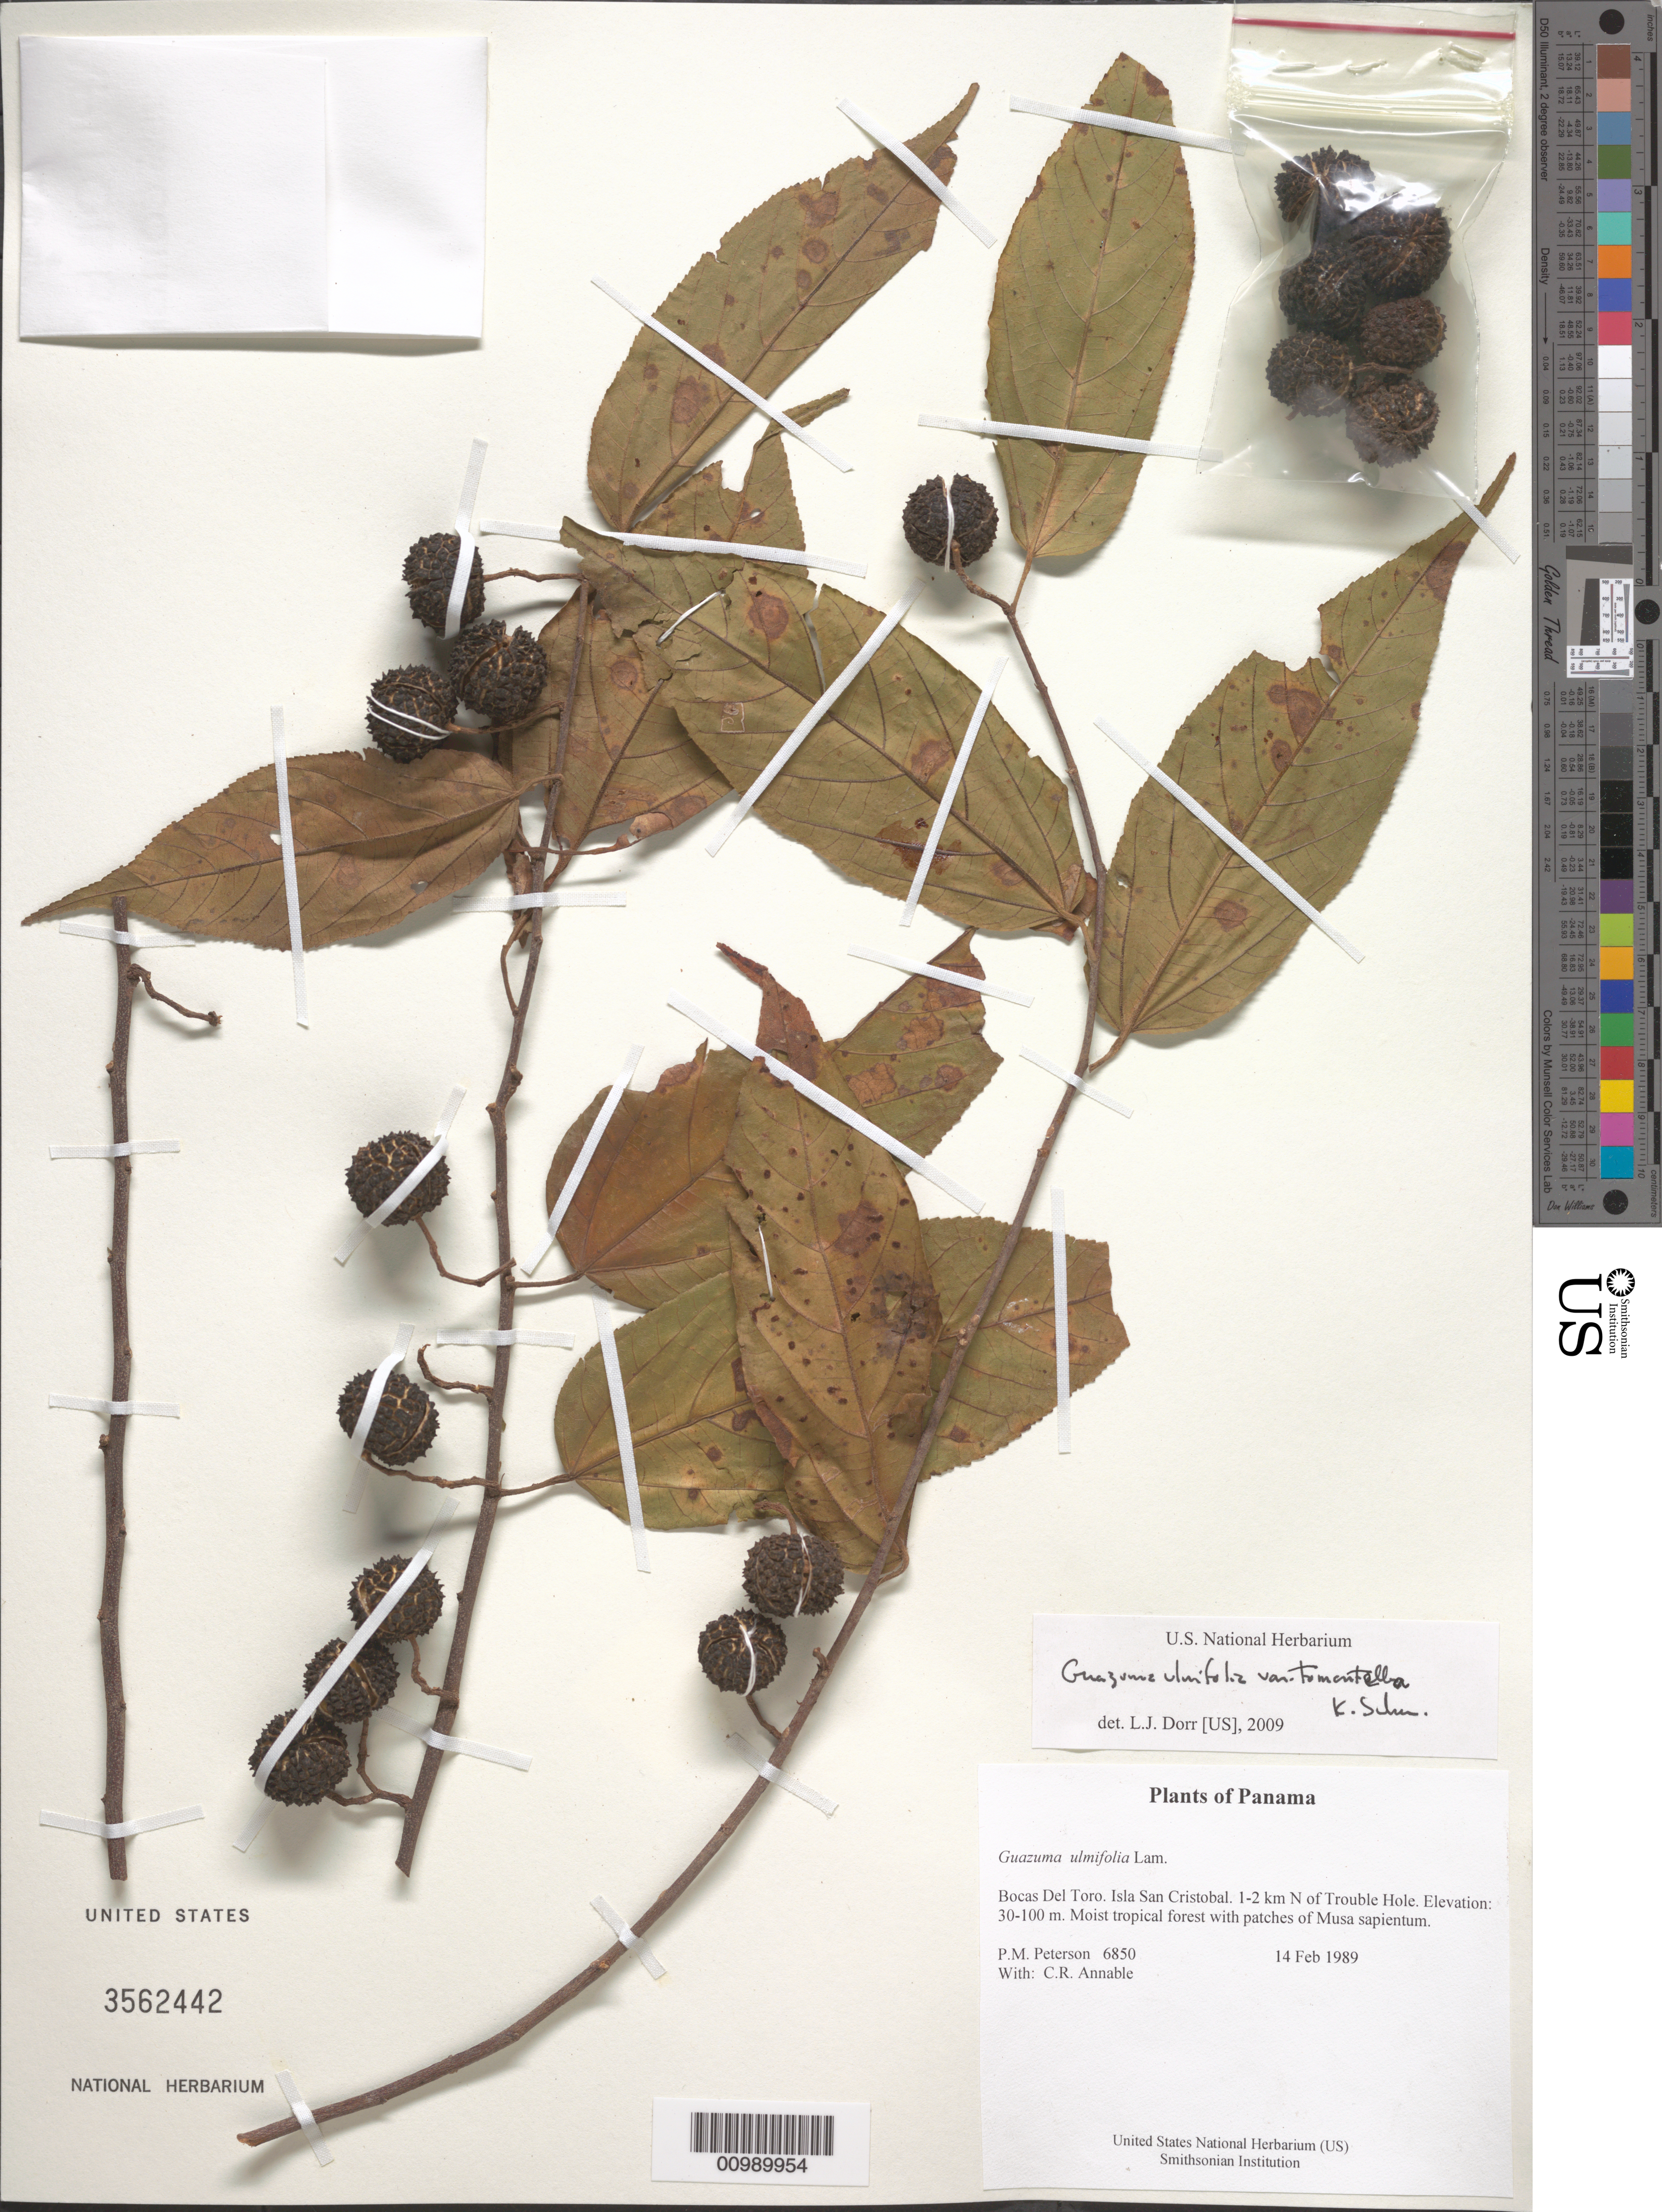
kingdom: Plantae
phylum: Tracheophyta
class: Magnoliopsida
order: Malvales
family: Malvaceae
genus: Guazuma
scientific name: Guazuma ulmifolia var. tomentella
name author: K. Schum.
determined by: Liesner, R. L.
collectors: P. M. Peterson & C. R. Annable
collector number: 06850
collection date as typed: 14 Feb 1989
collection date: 1989-02-14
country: Panama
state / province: Bocas del Toro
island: San Cristobal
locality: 1-2 km N of Trouble Hole.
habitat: Moist tropical forest with patches of Musa sapientum.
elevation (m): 30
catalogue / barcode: US 3562442